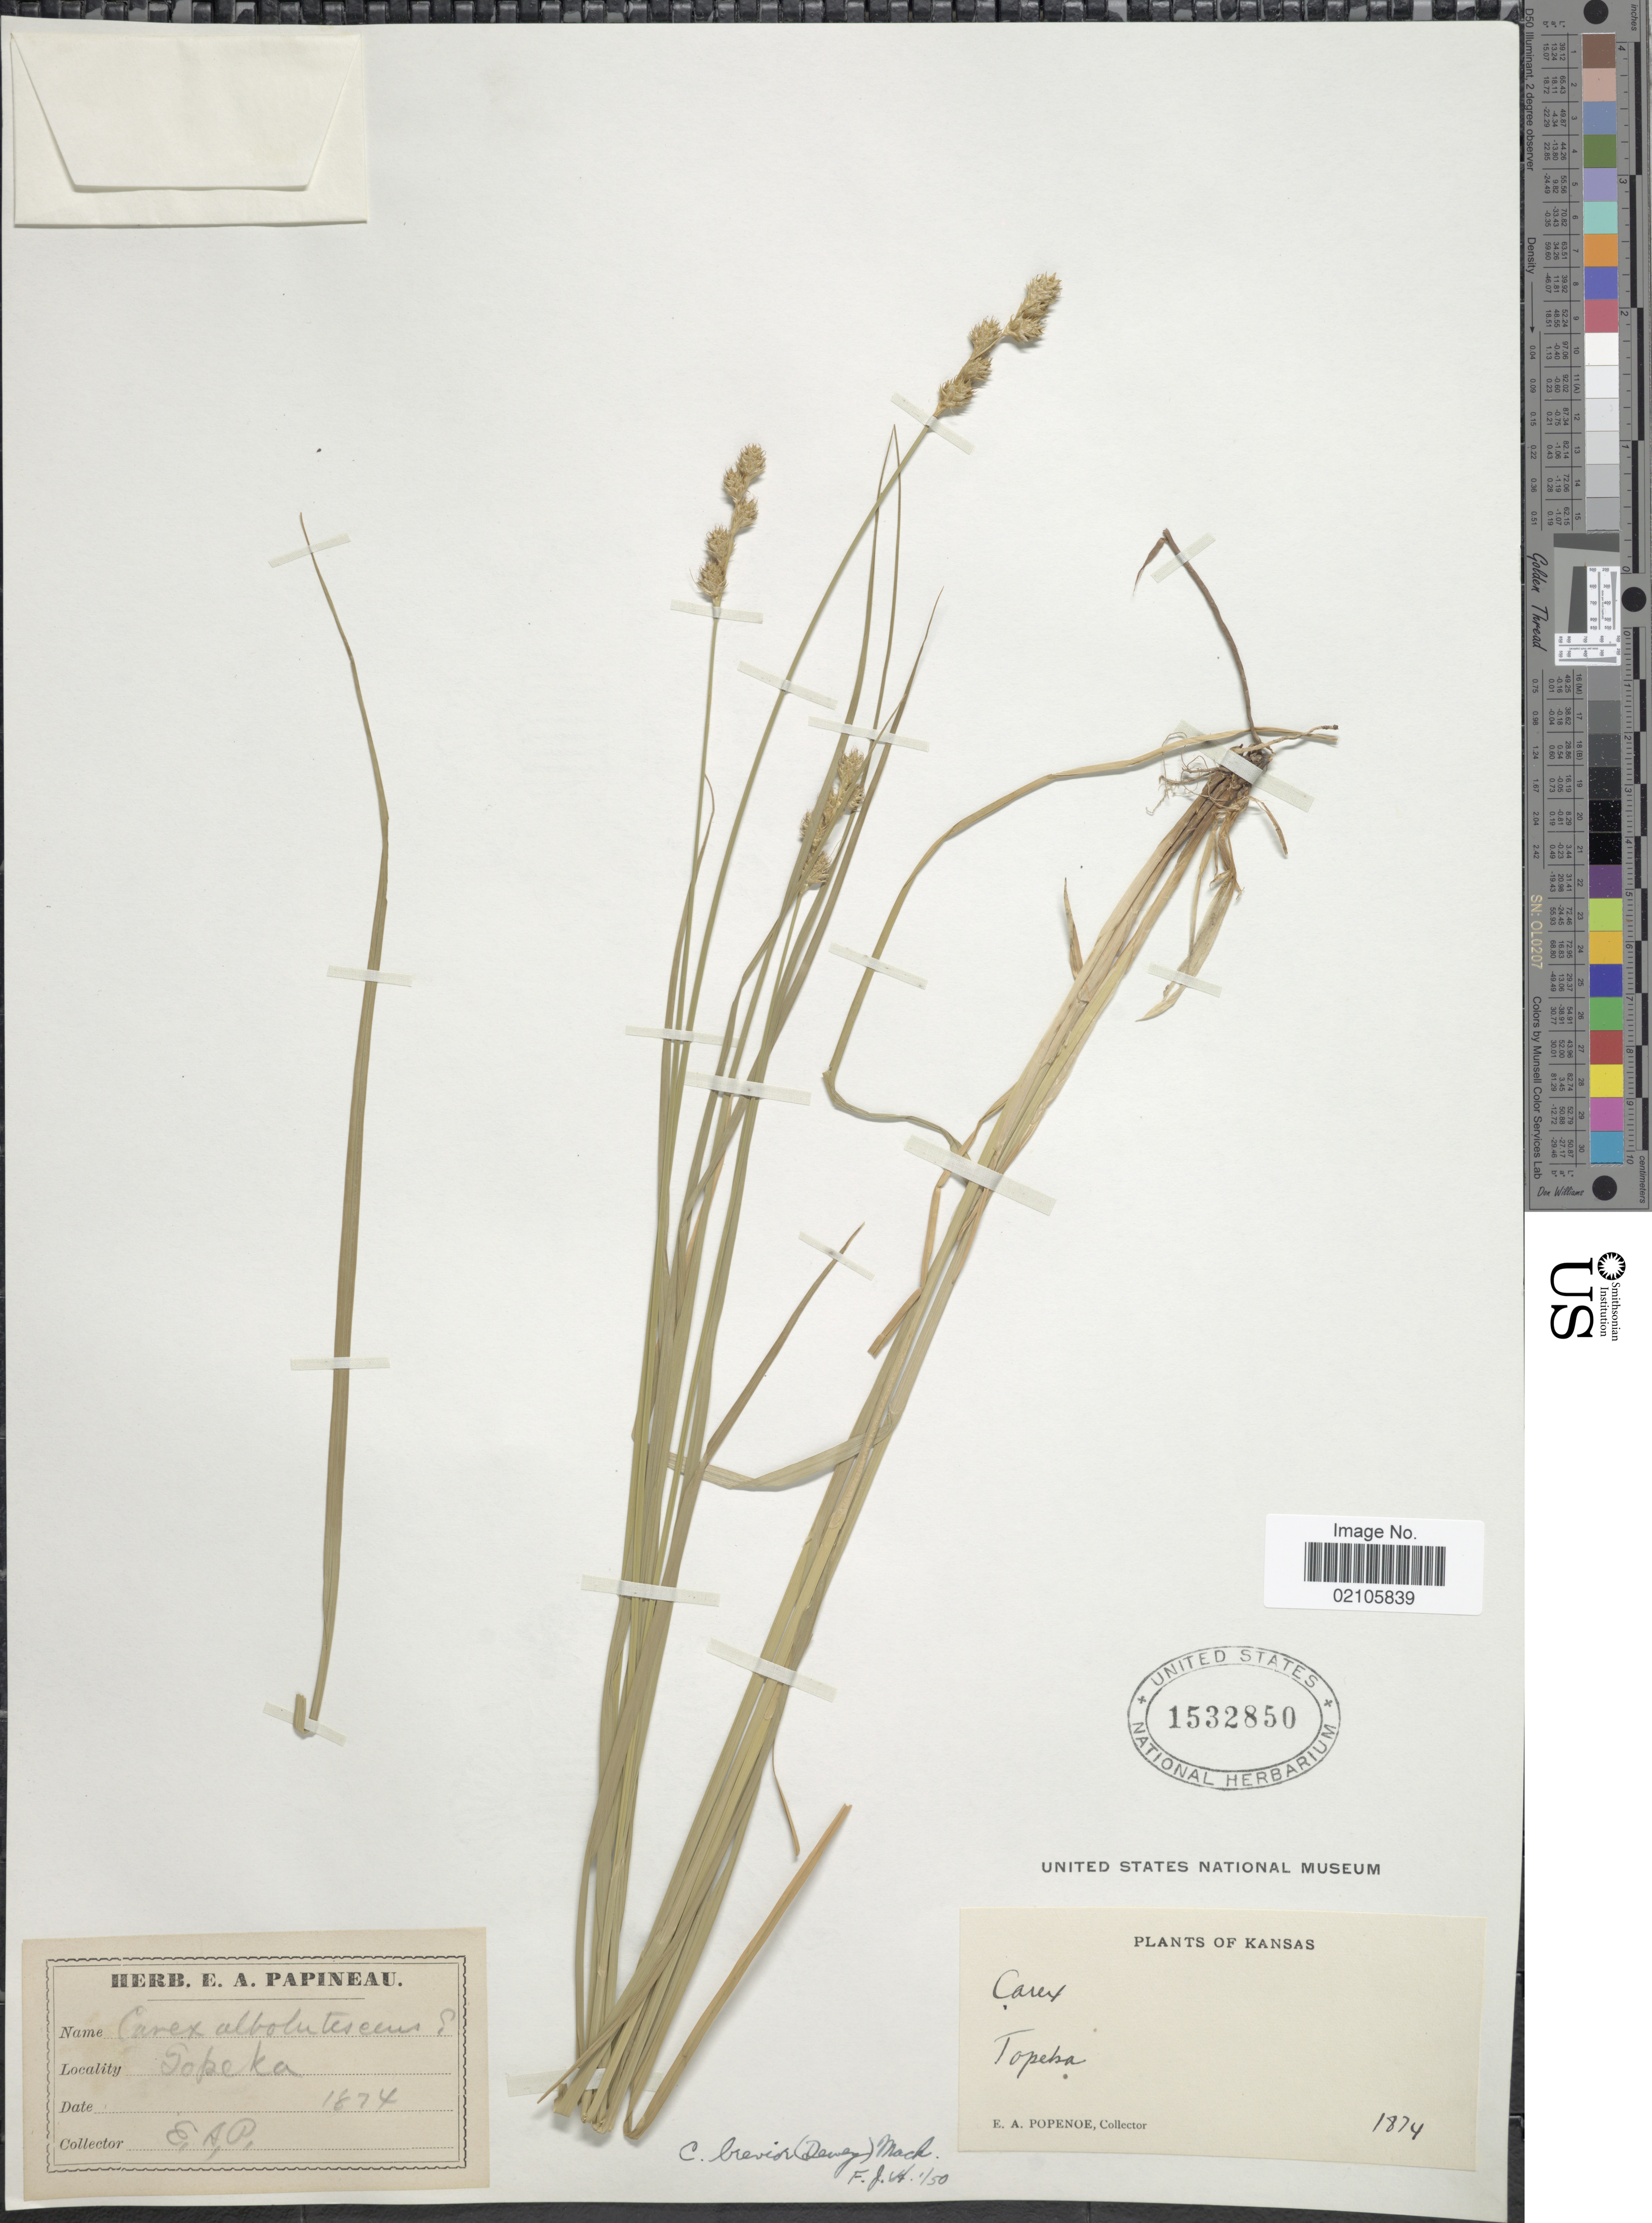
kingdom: Plantae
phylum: Tracheophyta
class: Liliopsida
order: Poales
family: Cyperaceae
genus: Carex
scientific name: Carex brevior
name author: (Dewey) Mack. ex Lunell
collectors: E. A. Popenoe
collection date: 1874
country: United States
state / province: Kansas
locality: Topeka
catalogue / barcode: US 1532850